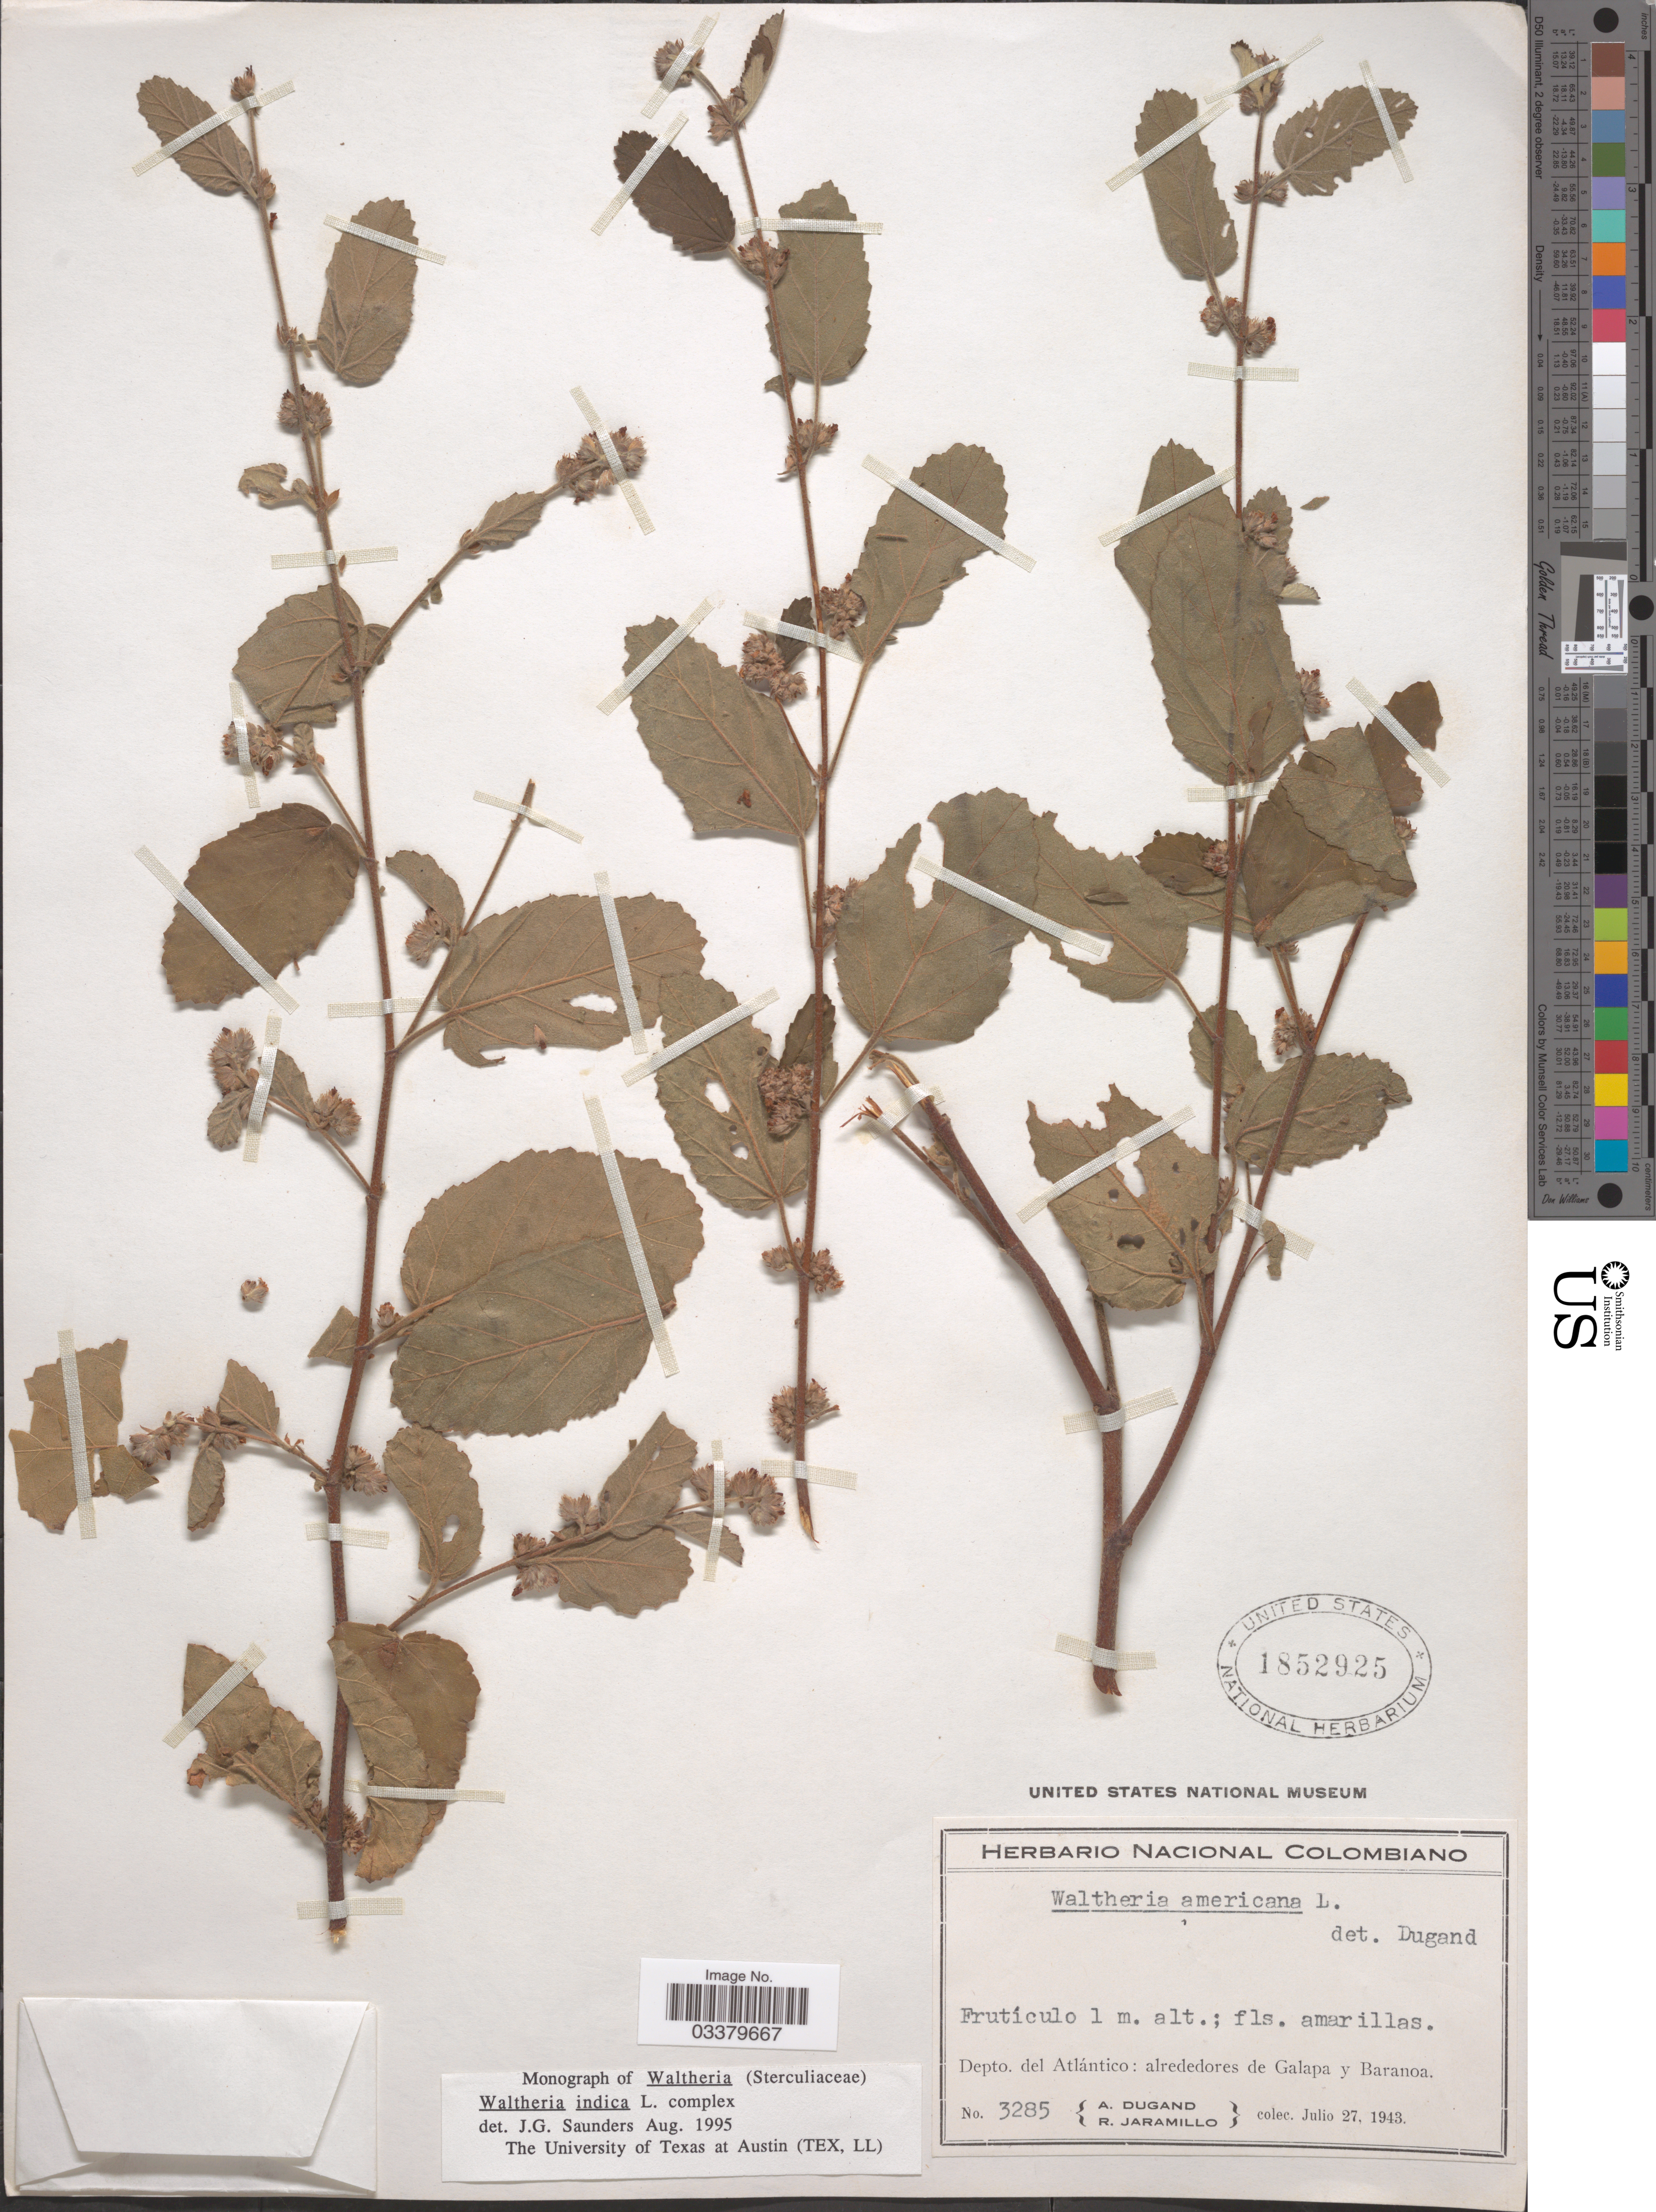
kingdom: Plantae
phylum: Tracheophyta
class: Magnoliopsida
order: Malvales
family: Malvaceae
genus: Waltheria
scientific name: Waltheria indica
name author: L.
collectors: A. Dugand & R. Jaramillo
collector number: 3285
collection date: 1943-07-27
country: Colombia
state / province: Atlántico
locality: Depto. del Atlántico: alrededores de Galapa y Baranoa.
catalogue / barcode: US 1852925